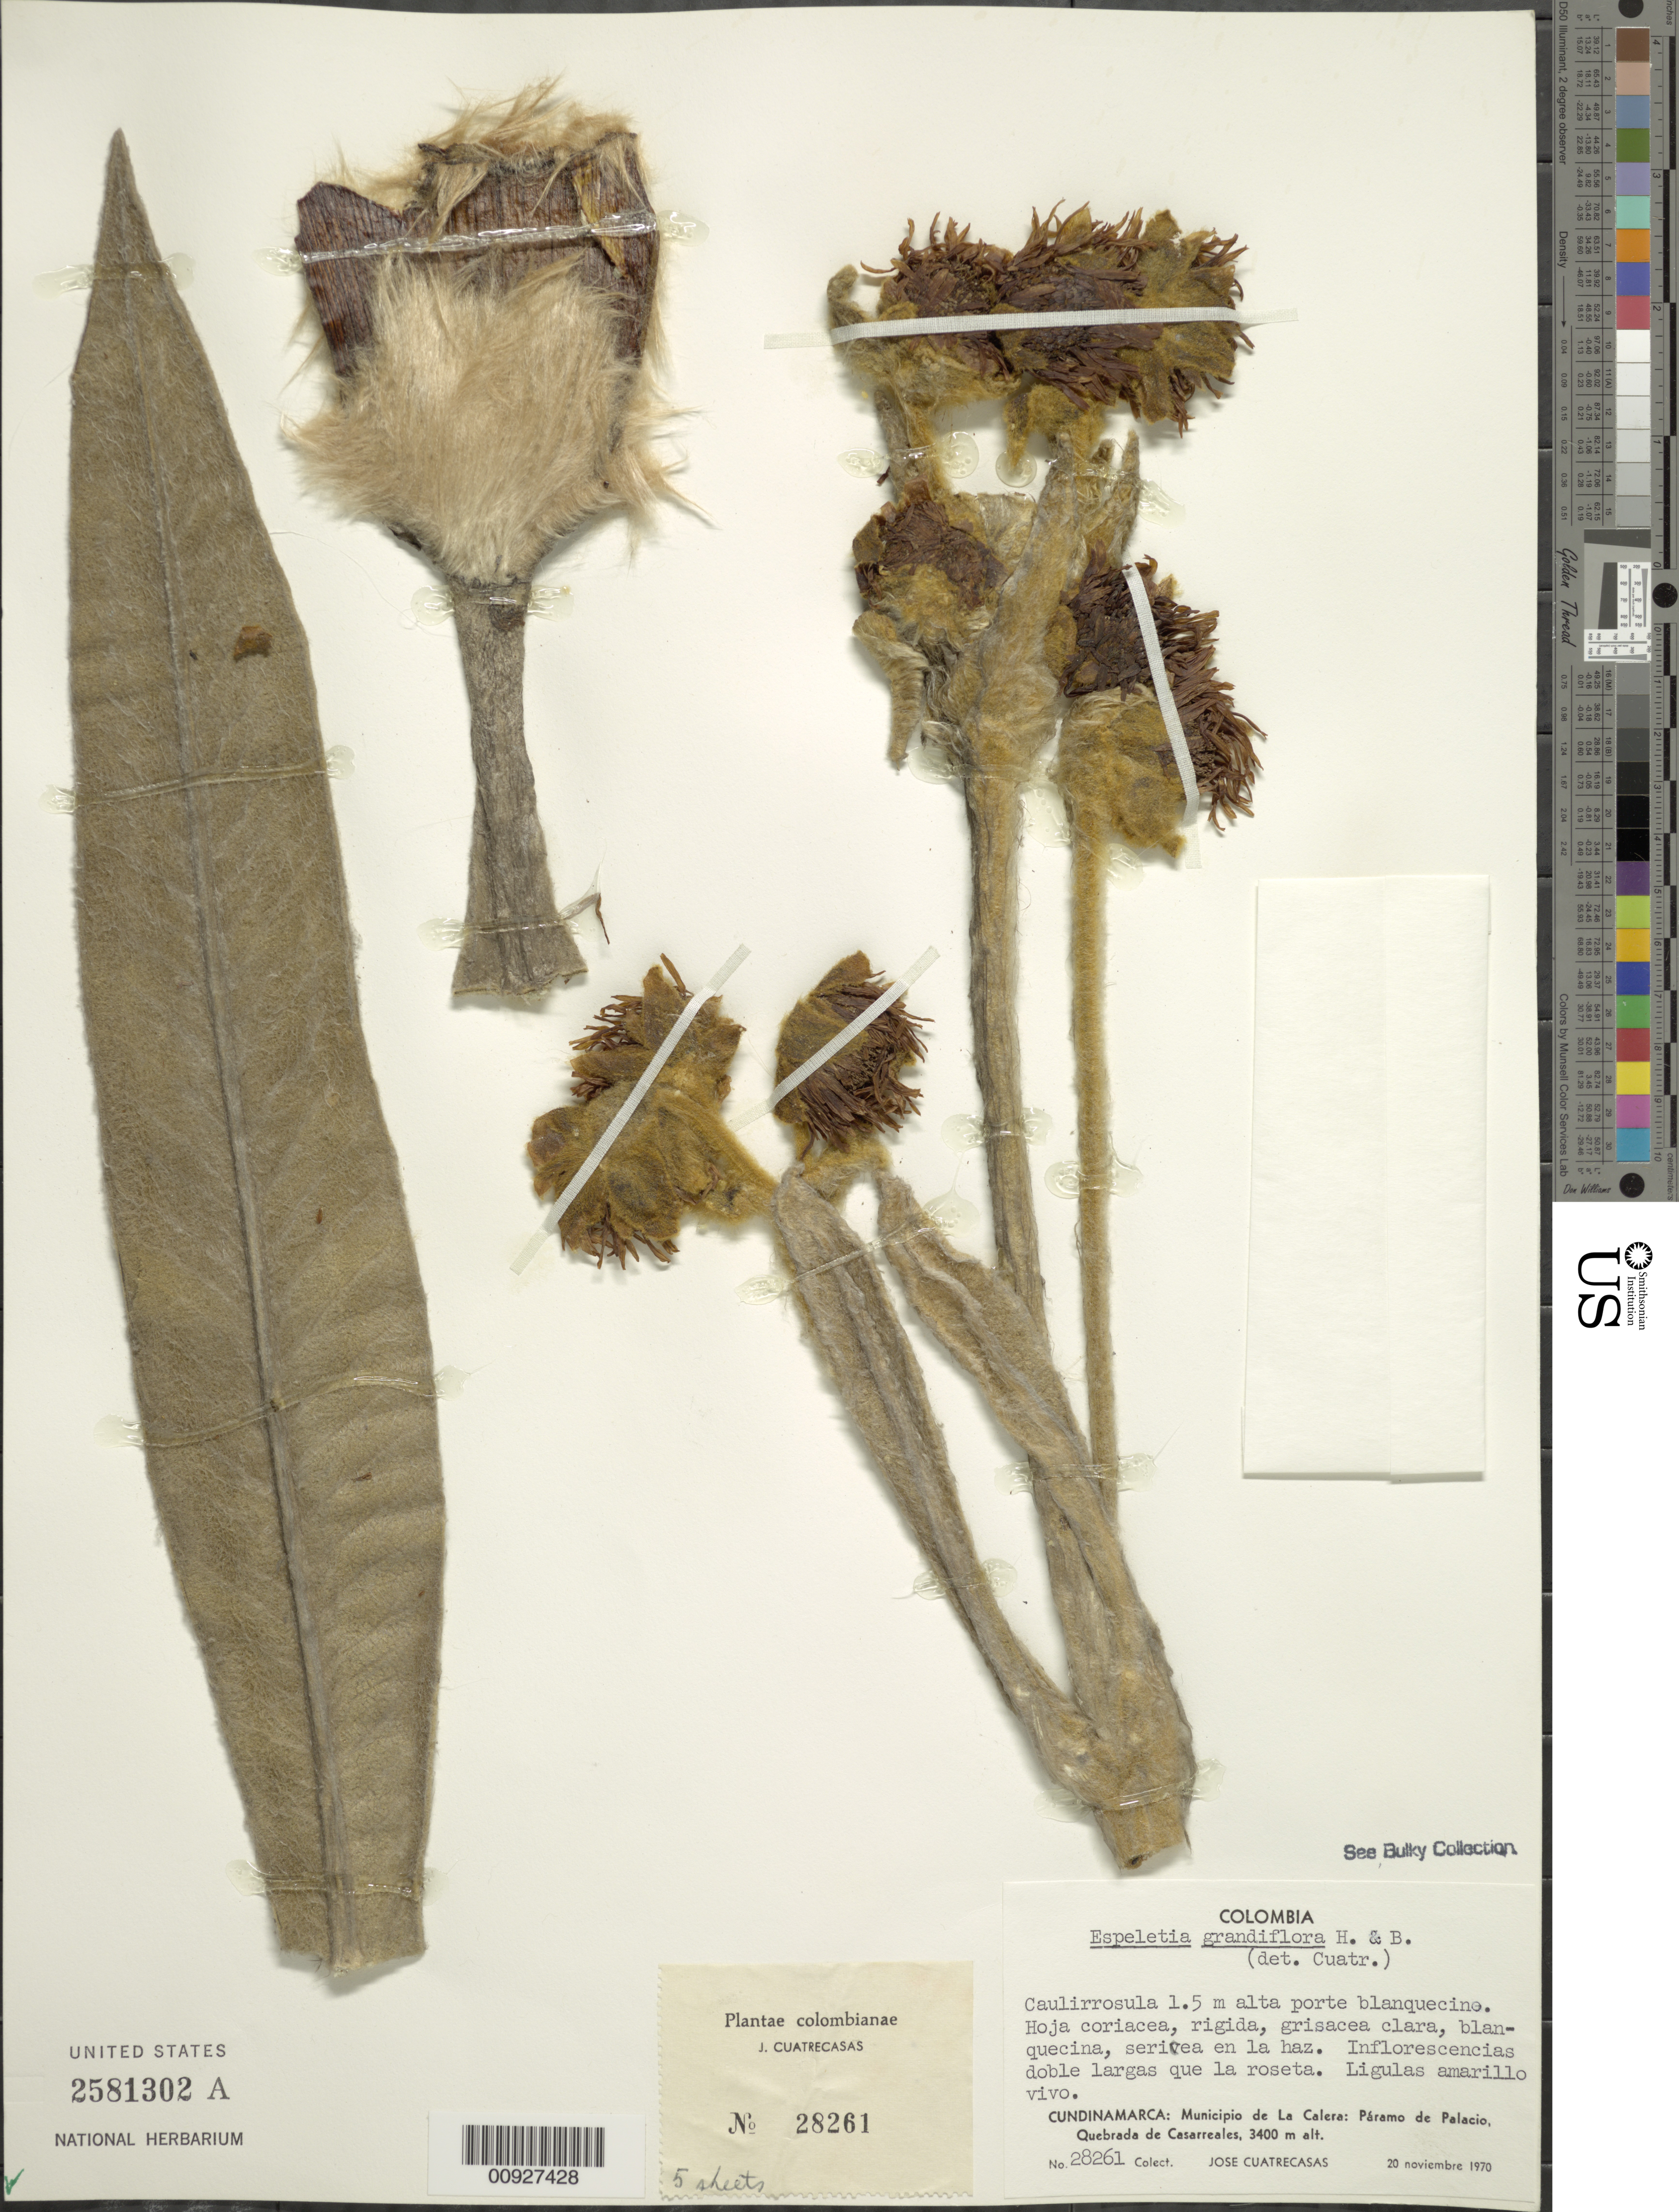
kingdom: Plantae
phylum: Tracheophyta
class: Magnoliopsida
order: Asterales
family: Asteraceae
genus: Espeletia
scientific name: Espeletia grandiflora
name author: Humb. & Bonpl.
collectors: J. Cuatrecasas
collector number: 28261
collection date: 1970-11-20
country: Colombia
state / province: Cundinamarca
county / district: La Calera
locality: Páramo de Palacio. Quebrada de Casarreales.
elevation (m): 3400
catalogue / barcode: US 2581302A